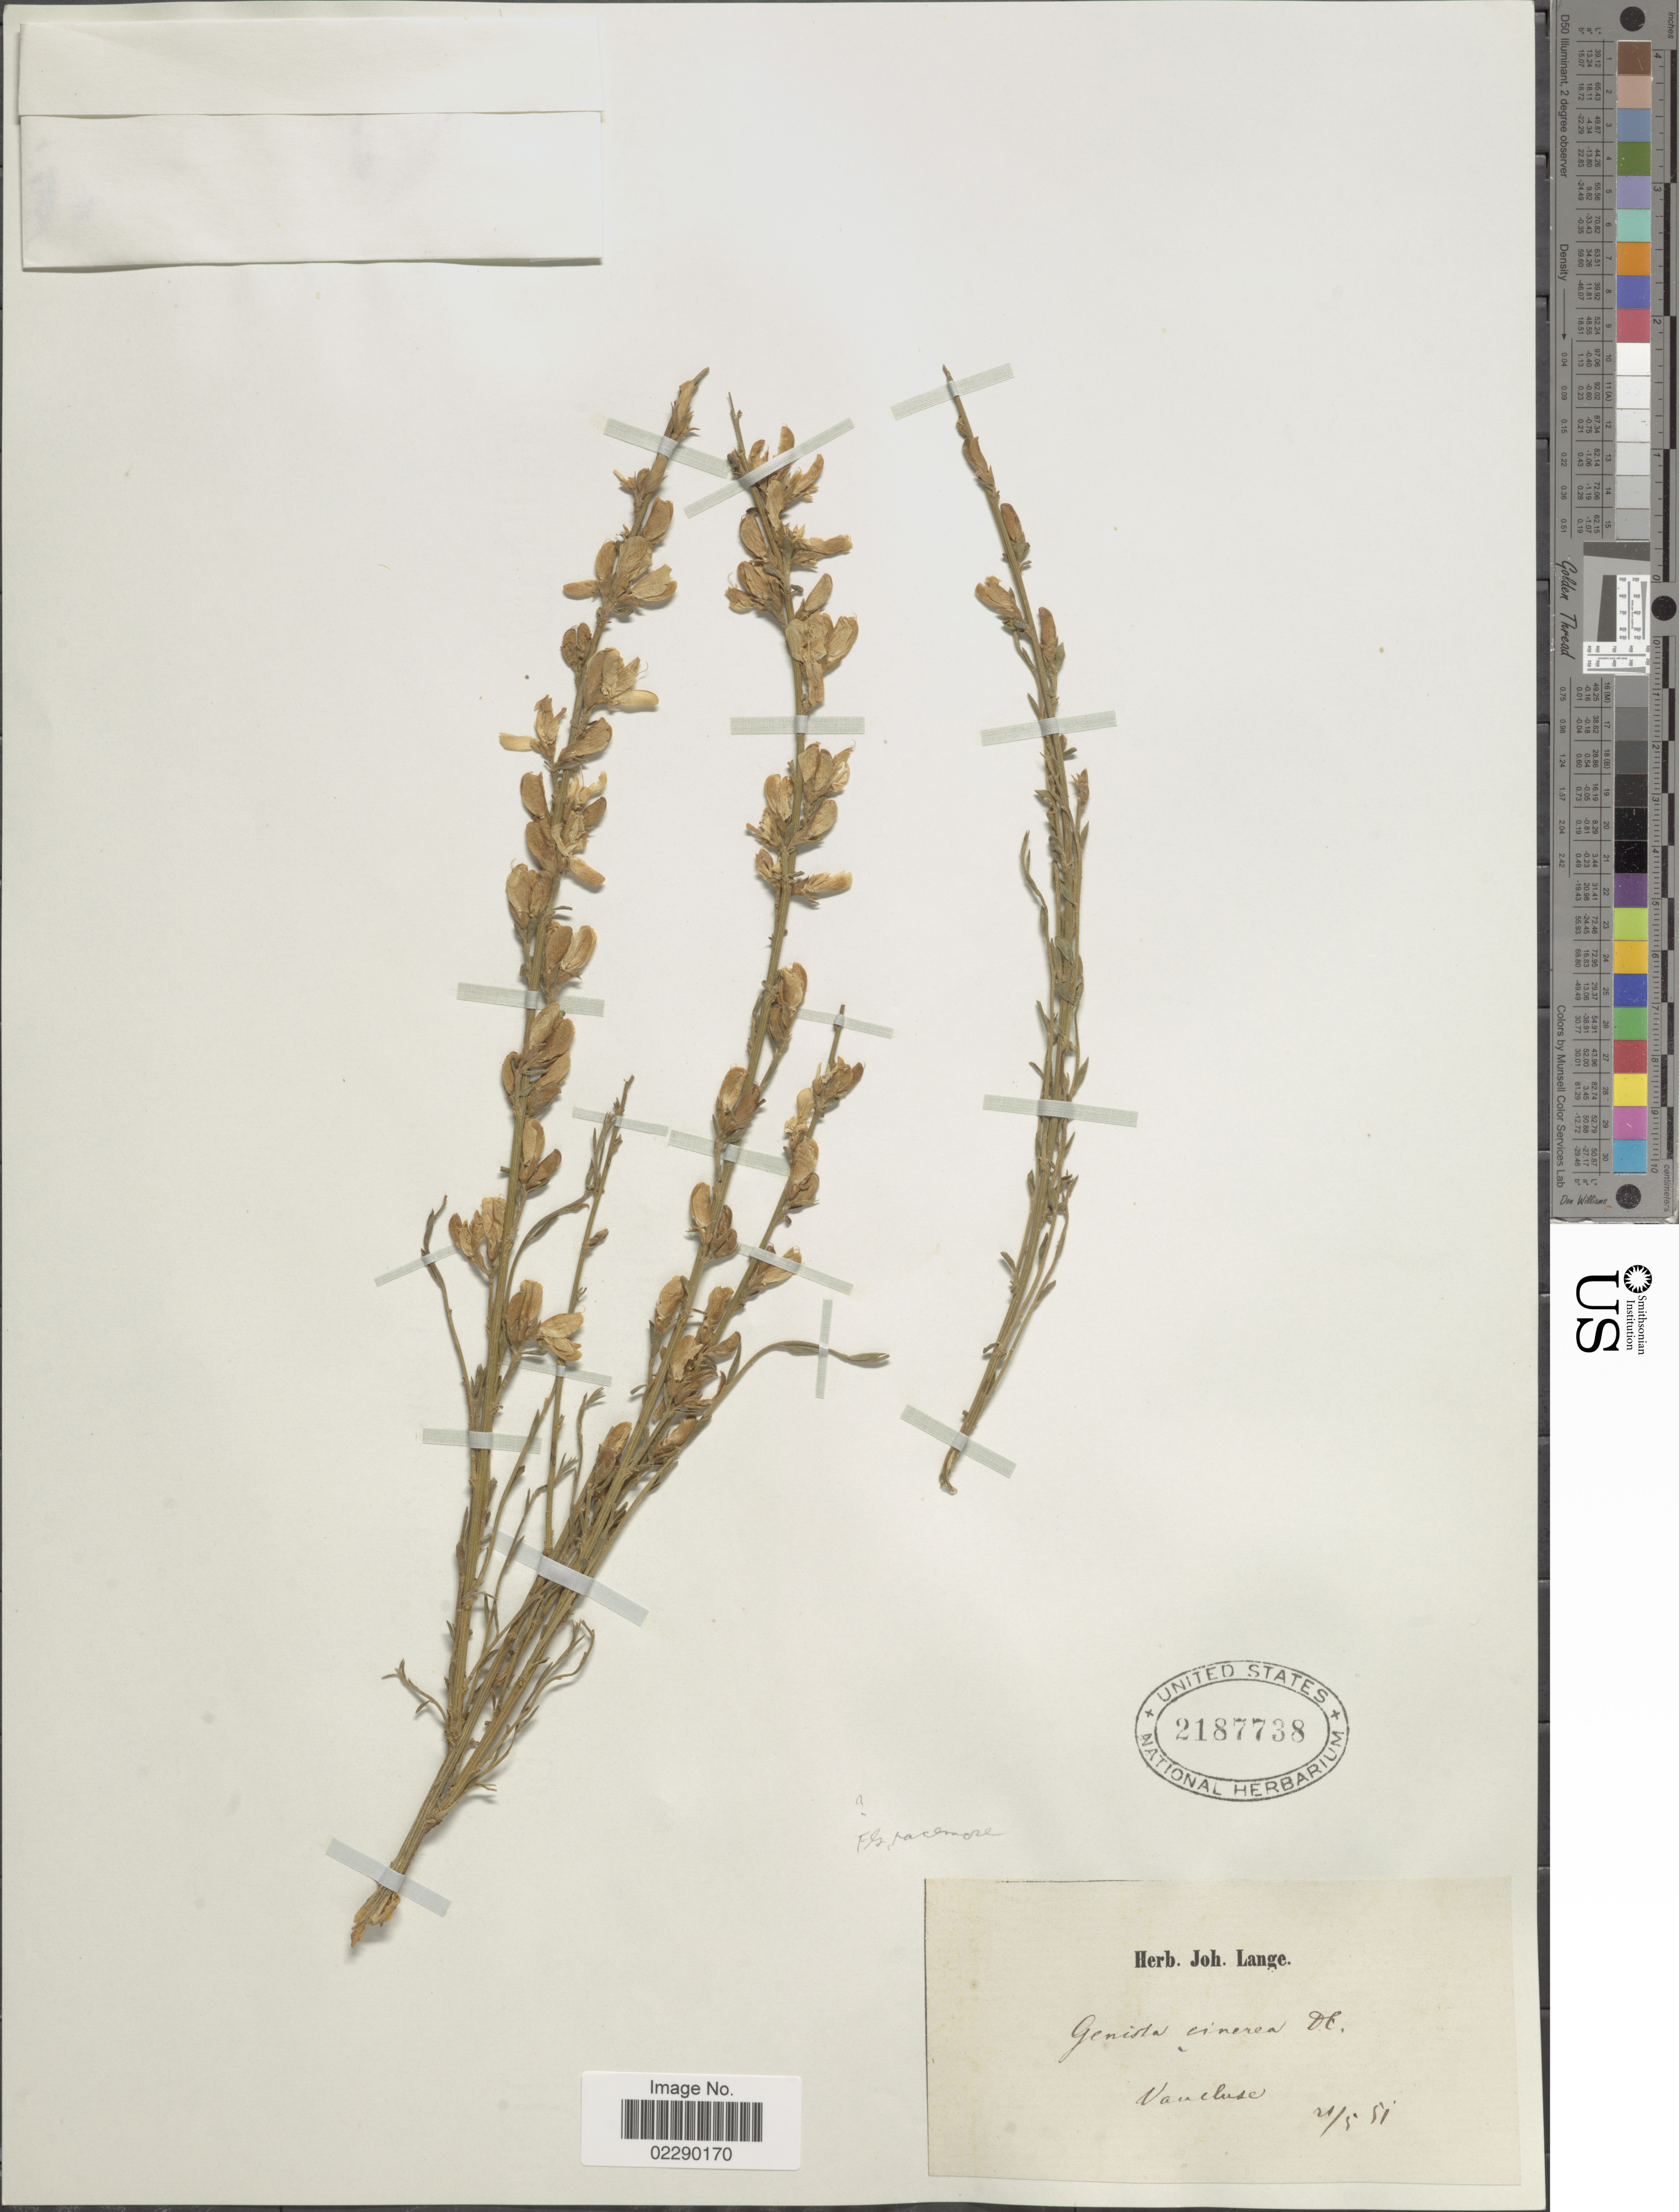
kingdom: Plantae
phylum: Tracheophyta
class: Magnoliopsida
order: Fabales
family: Fabaceae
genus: Genista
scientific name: Genista cinerea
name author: (Vill.) DC.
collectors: ex herb. Joh. Lange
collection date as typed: Transcribed d/m/y: 21/5/51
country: France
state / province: Provence-Alpes-Côte d'Azur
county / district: Vaucluse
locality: Vaucluse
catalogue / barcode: US 2187738